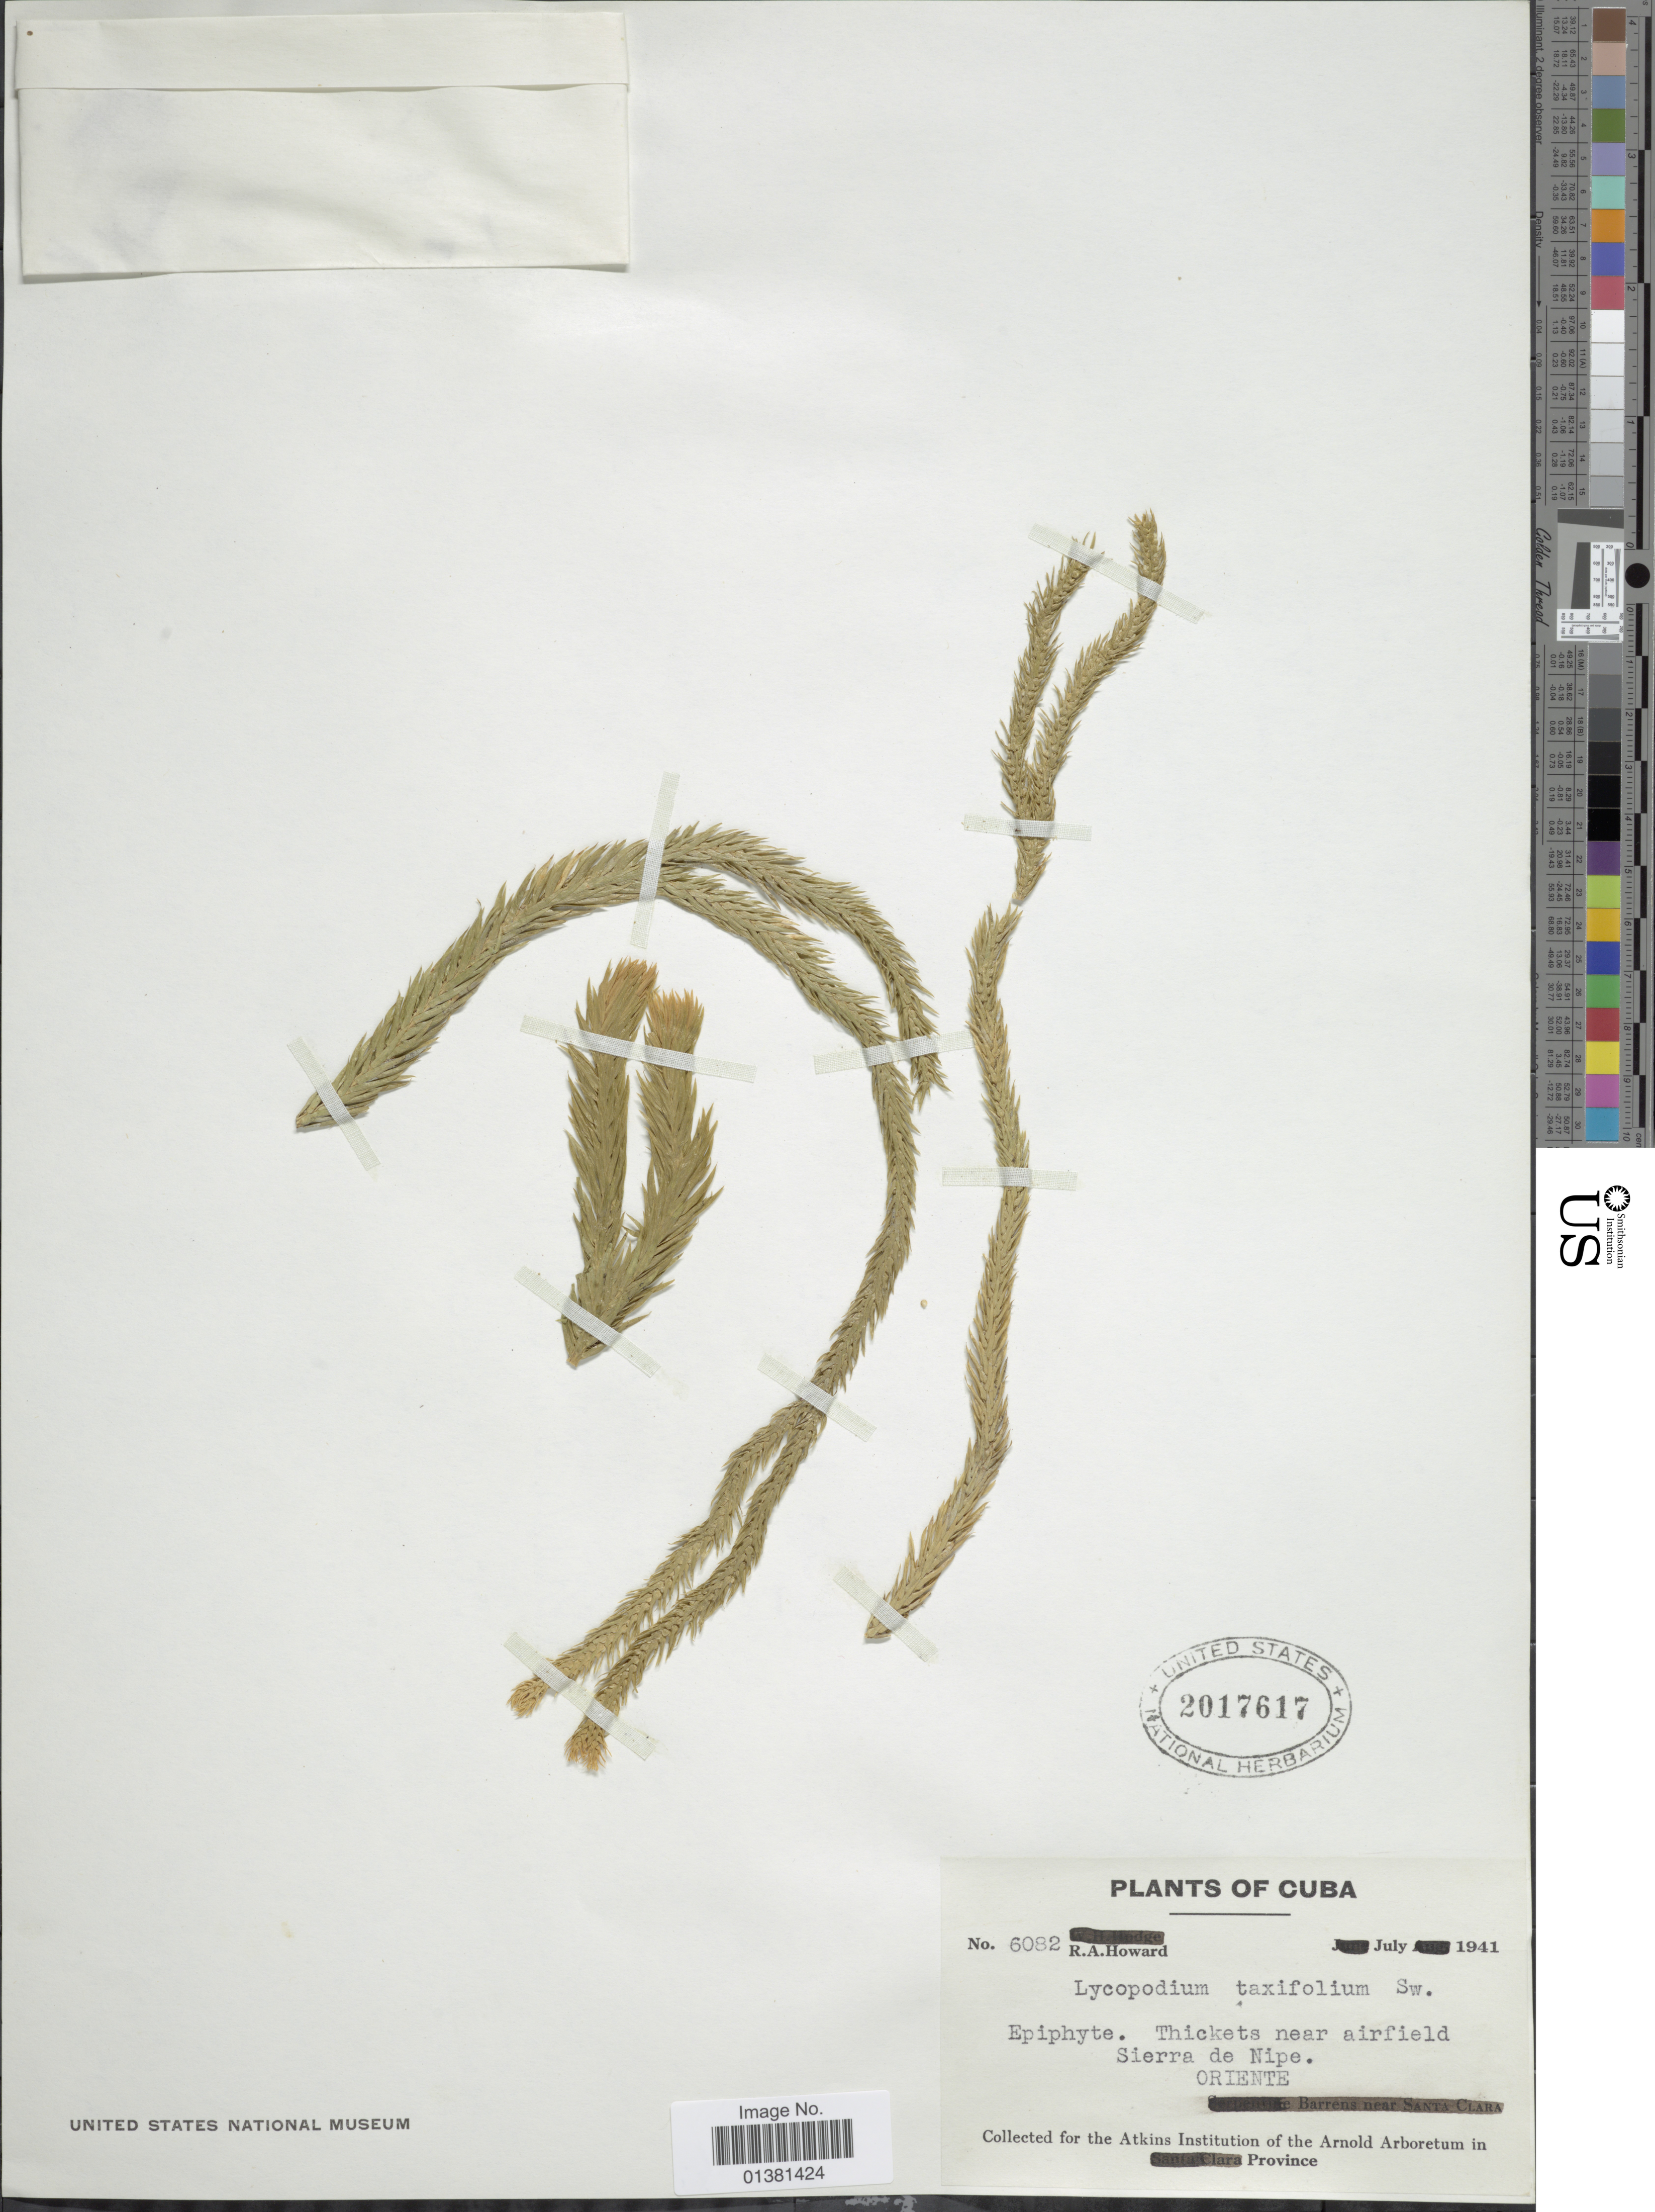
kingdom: Plantae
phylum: Tracheophyta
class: Lycopodiopsida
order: Lycopodiales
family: Lycopodiaceae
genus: Phlegmariurus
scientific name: Phlegmariurus taxifolius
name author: (Sw.) Á. Löve & D. Löve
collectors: R. A. Howard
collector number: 6082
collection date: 1941-07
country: Cuba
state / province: Oriente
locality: Thickets near airfield Sierra de Nipe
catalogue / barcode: US 2017617